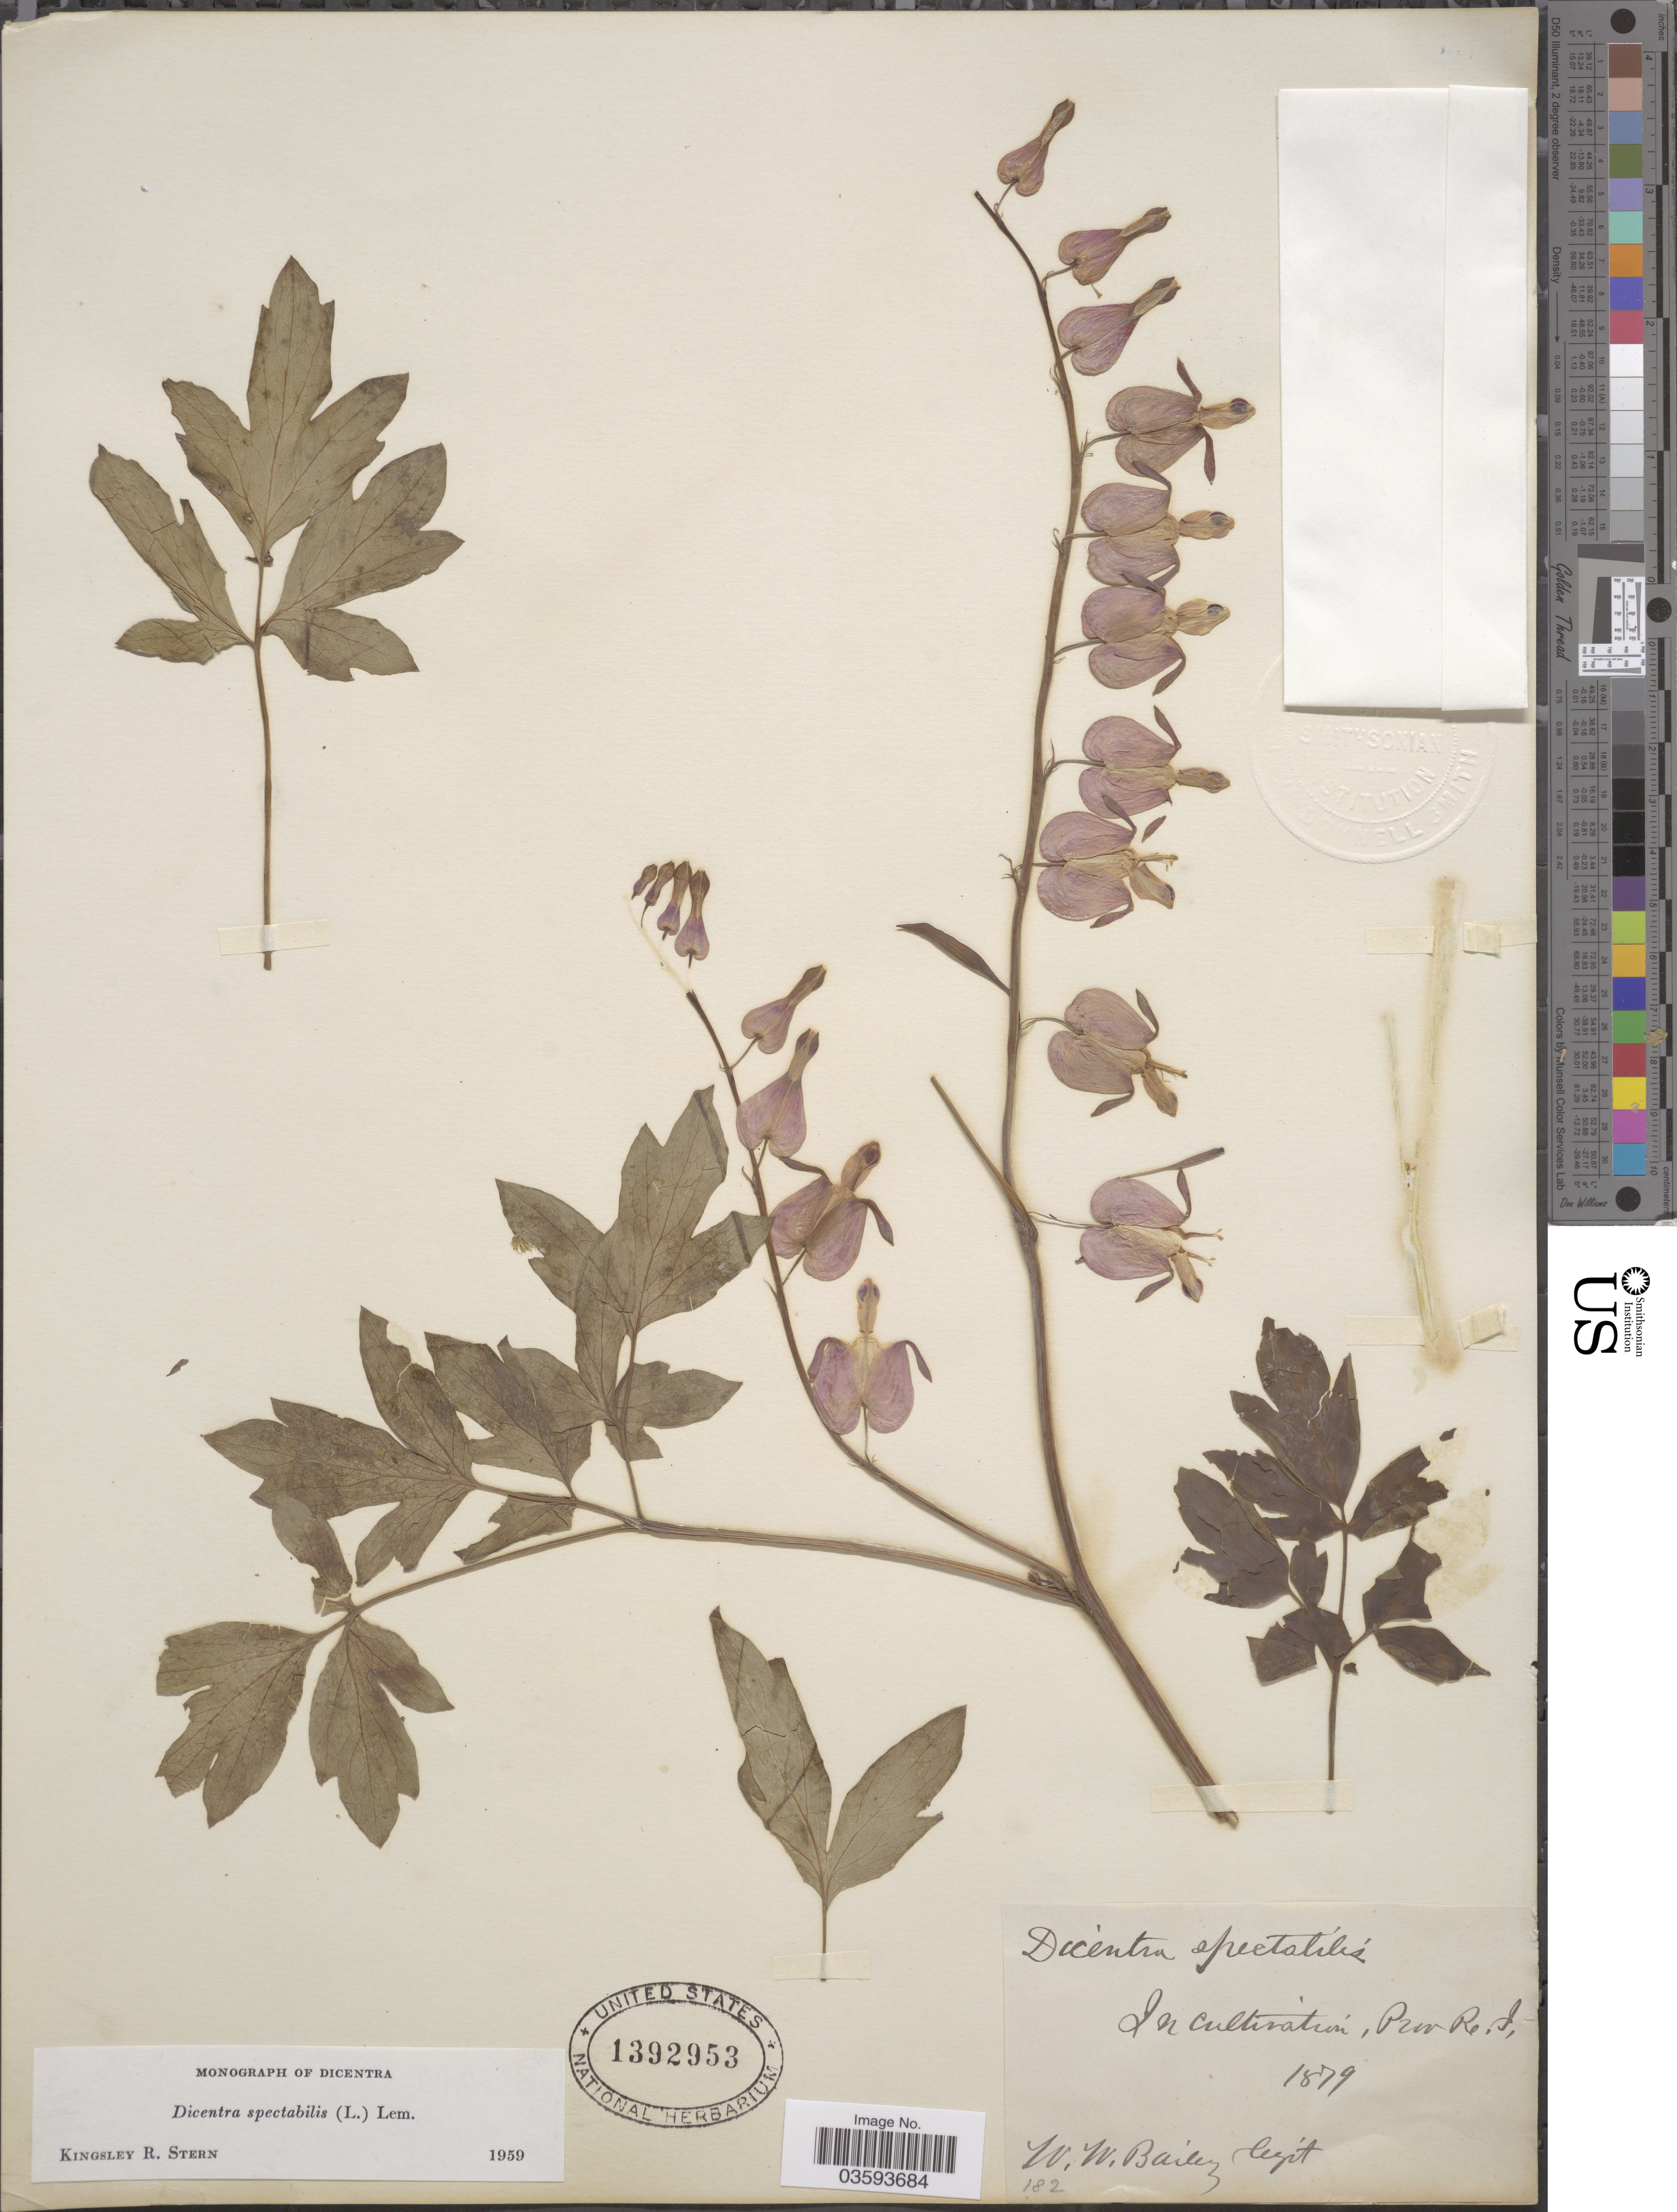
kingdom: Plantae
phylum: Tracheophyta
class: Magnoliopsida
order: Ranunculales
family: Papaveraceae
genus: Lamprocapnos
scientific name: Lamprocapnos spectabilis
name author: (L.) Fukuhara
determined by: Strong, M. T., (US), Smithsonian Institution - National Museum of Natural History (UNITED STATES)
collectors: W. W. Bailey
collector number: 182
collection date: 1879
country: United States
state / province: Rhode Island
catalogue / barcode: US 1392953